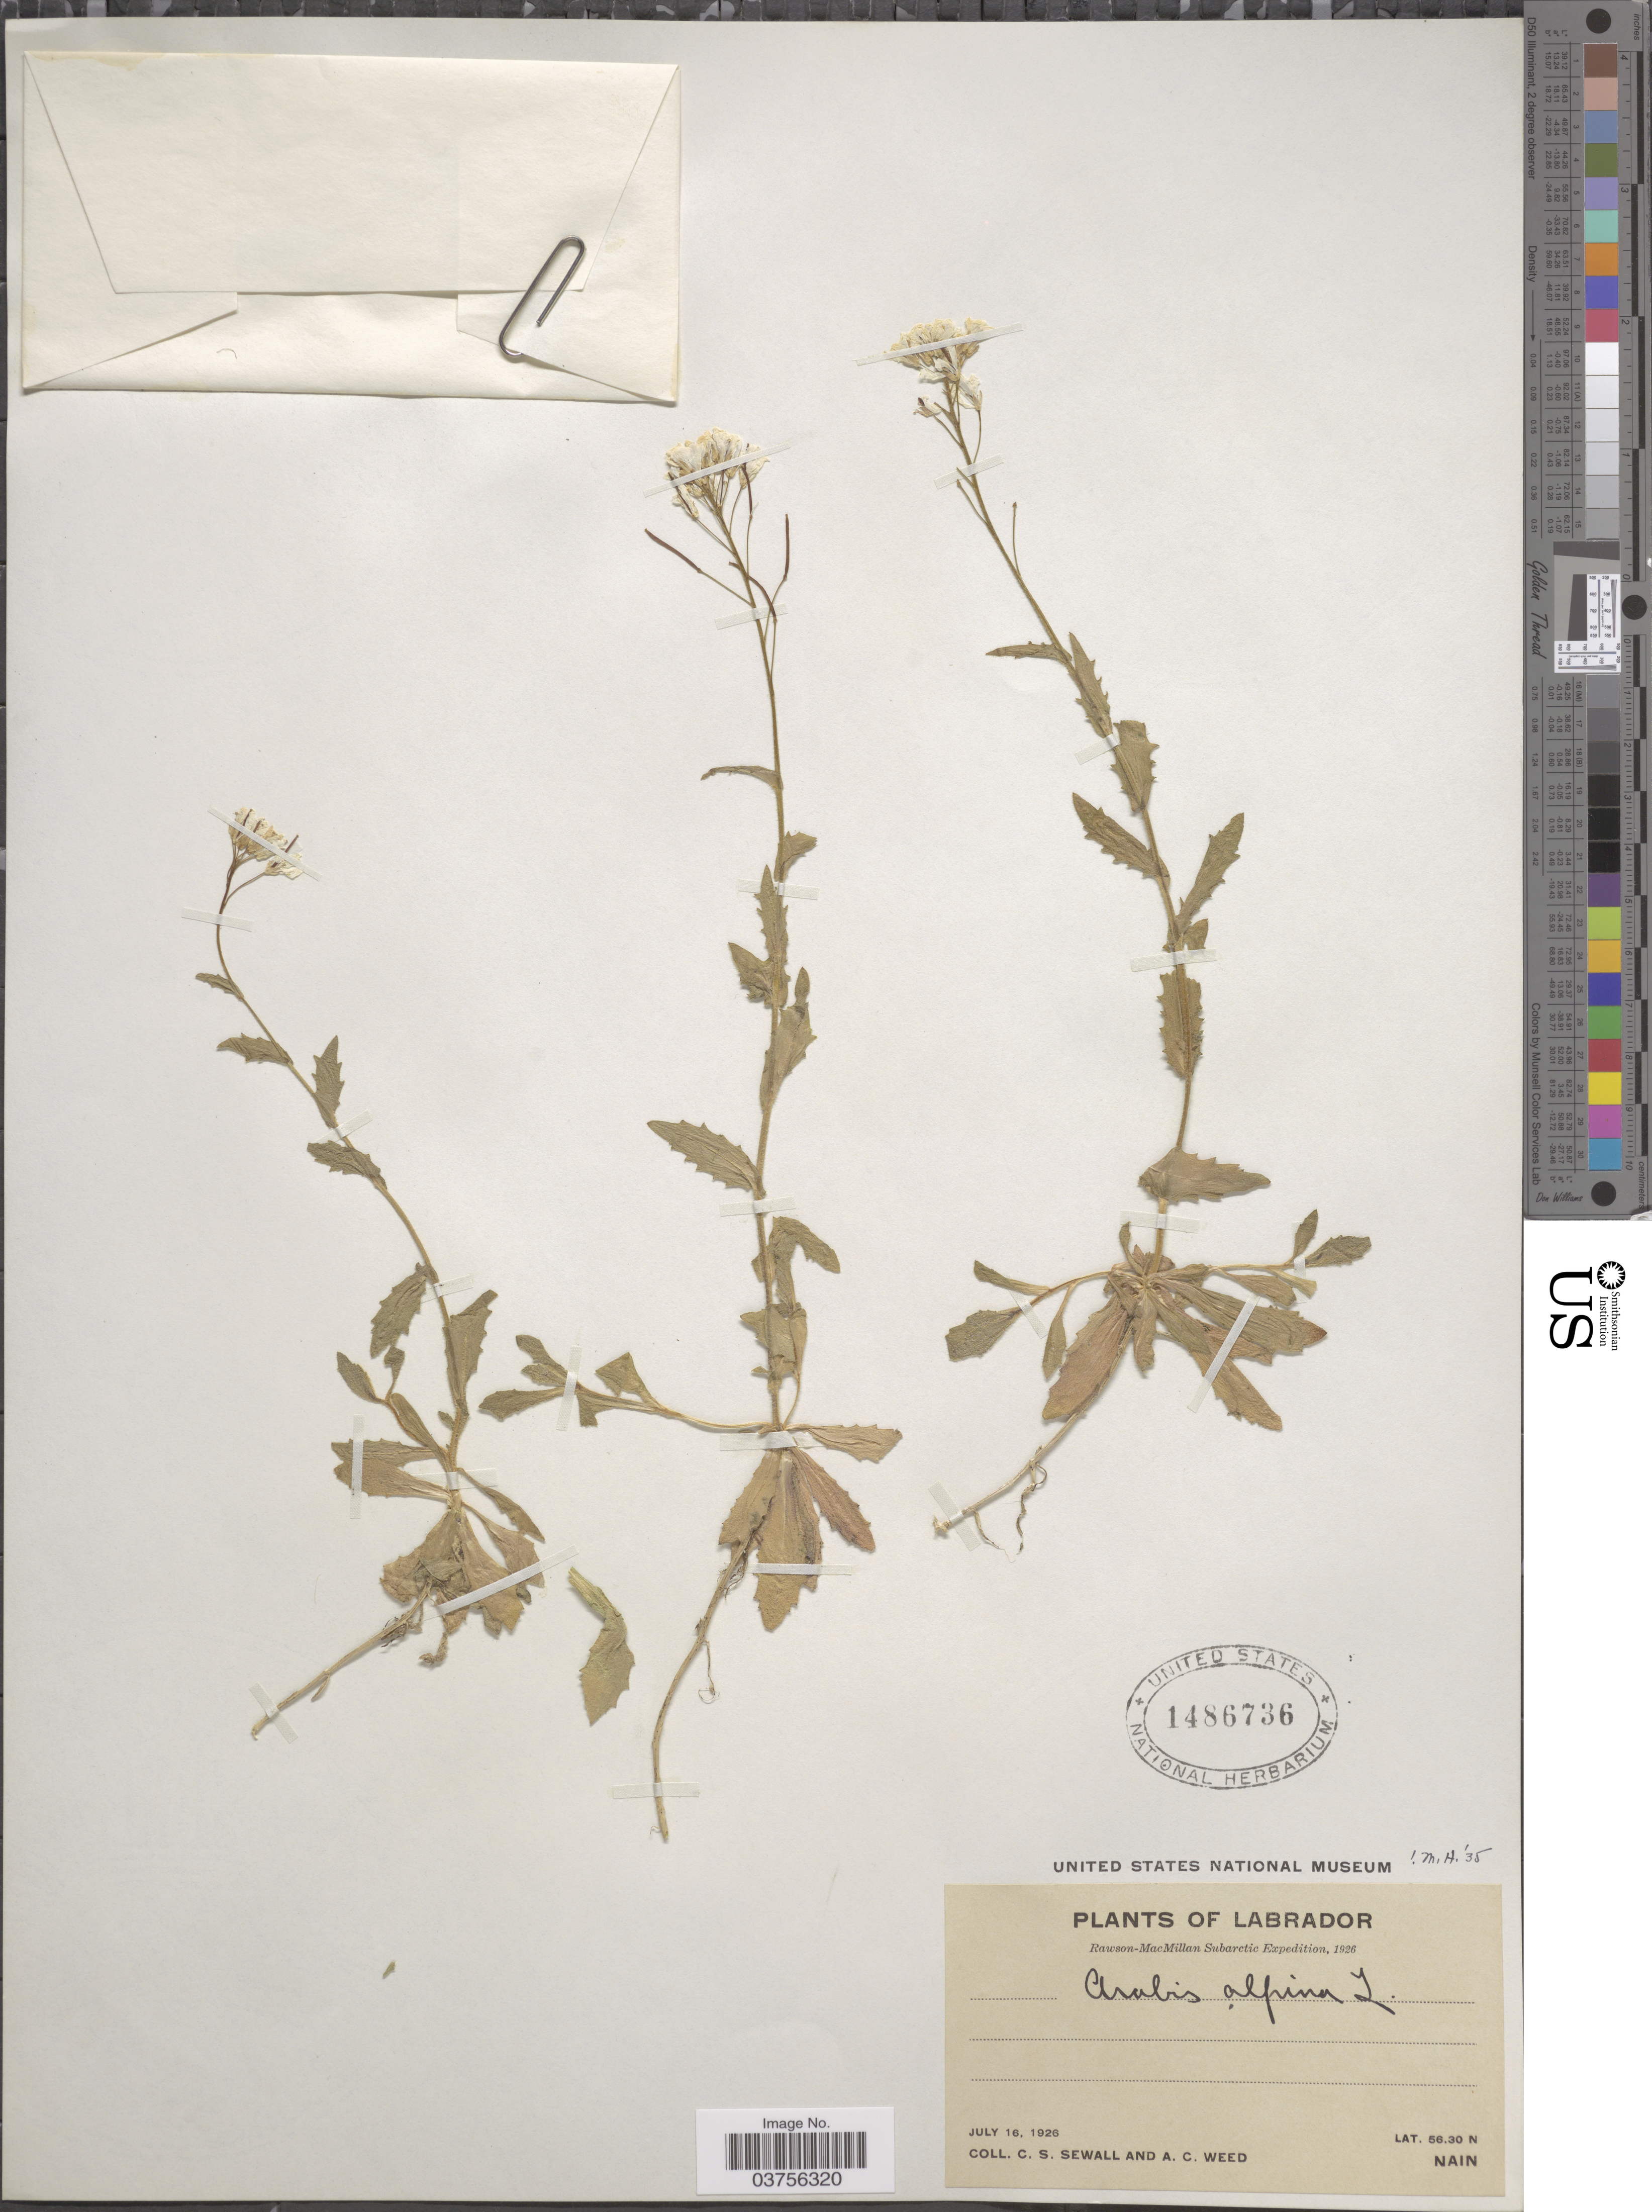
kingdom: Plantae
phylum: Tracheophyta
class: Magnoliopsida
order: Brassicales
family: Brassicaceae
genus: Arabis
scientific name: Arabis alpina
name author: L.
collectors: C. Sewall & A. Weed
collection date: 1926-07-16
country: Canada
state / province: Newfoundland and Labrador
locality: Labrador. Nain.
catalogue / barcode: US 1486736